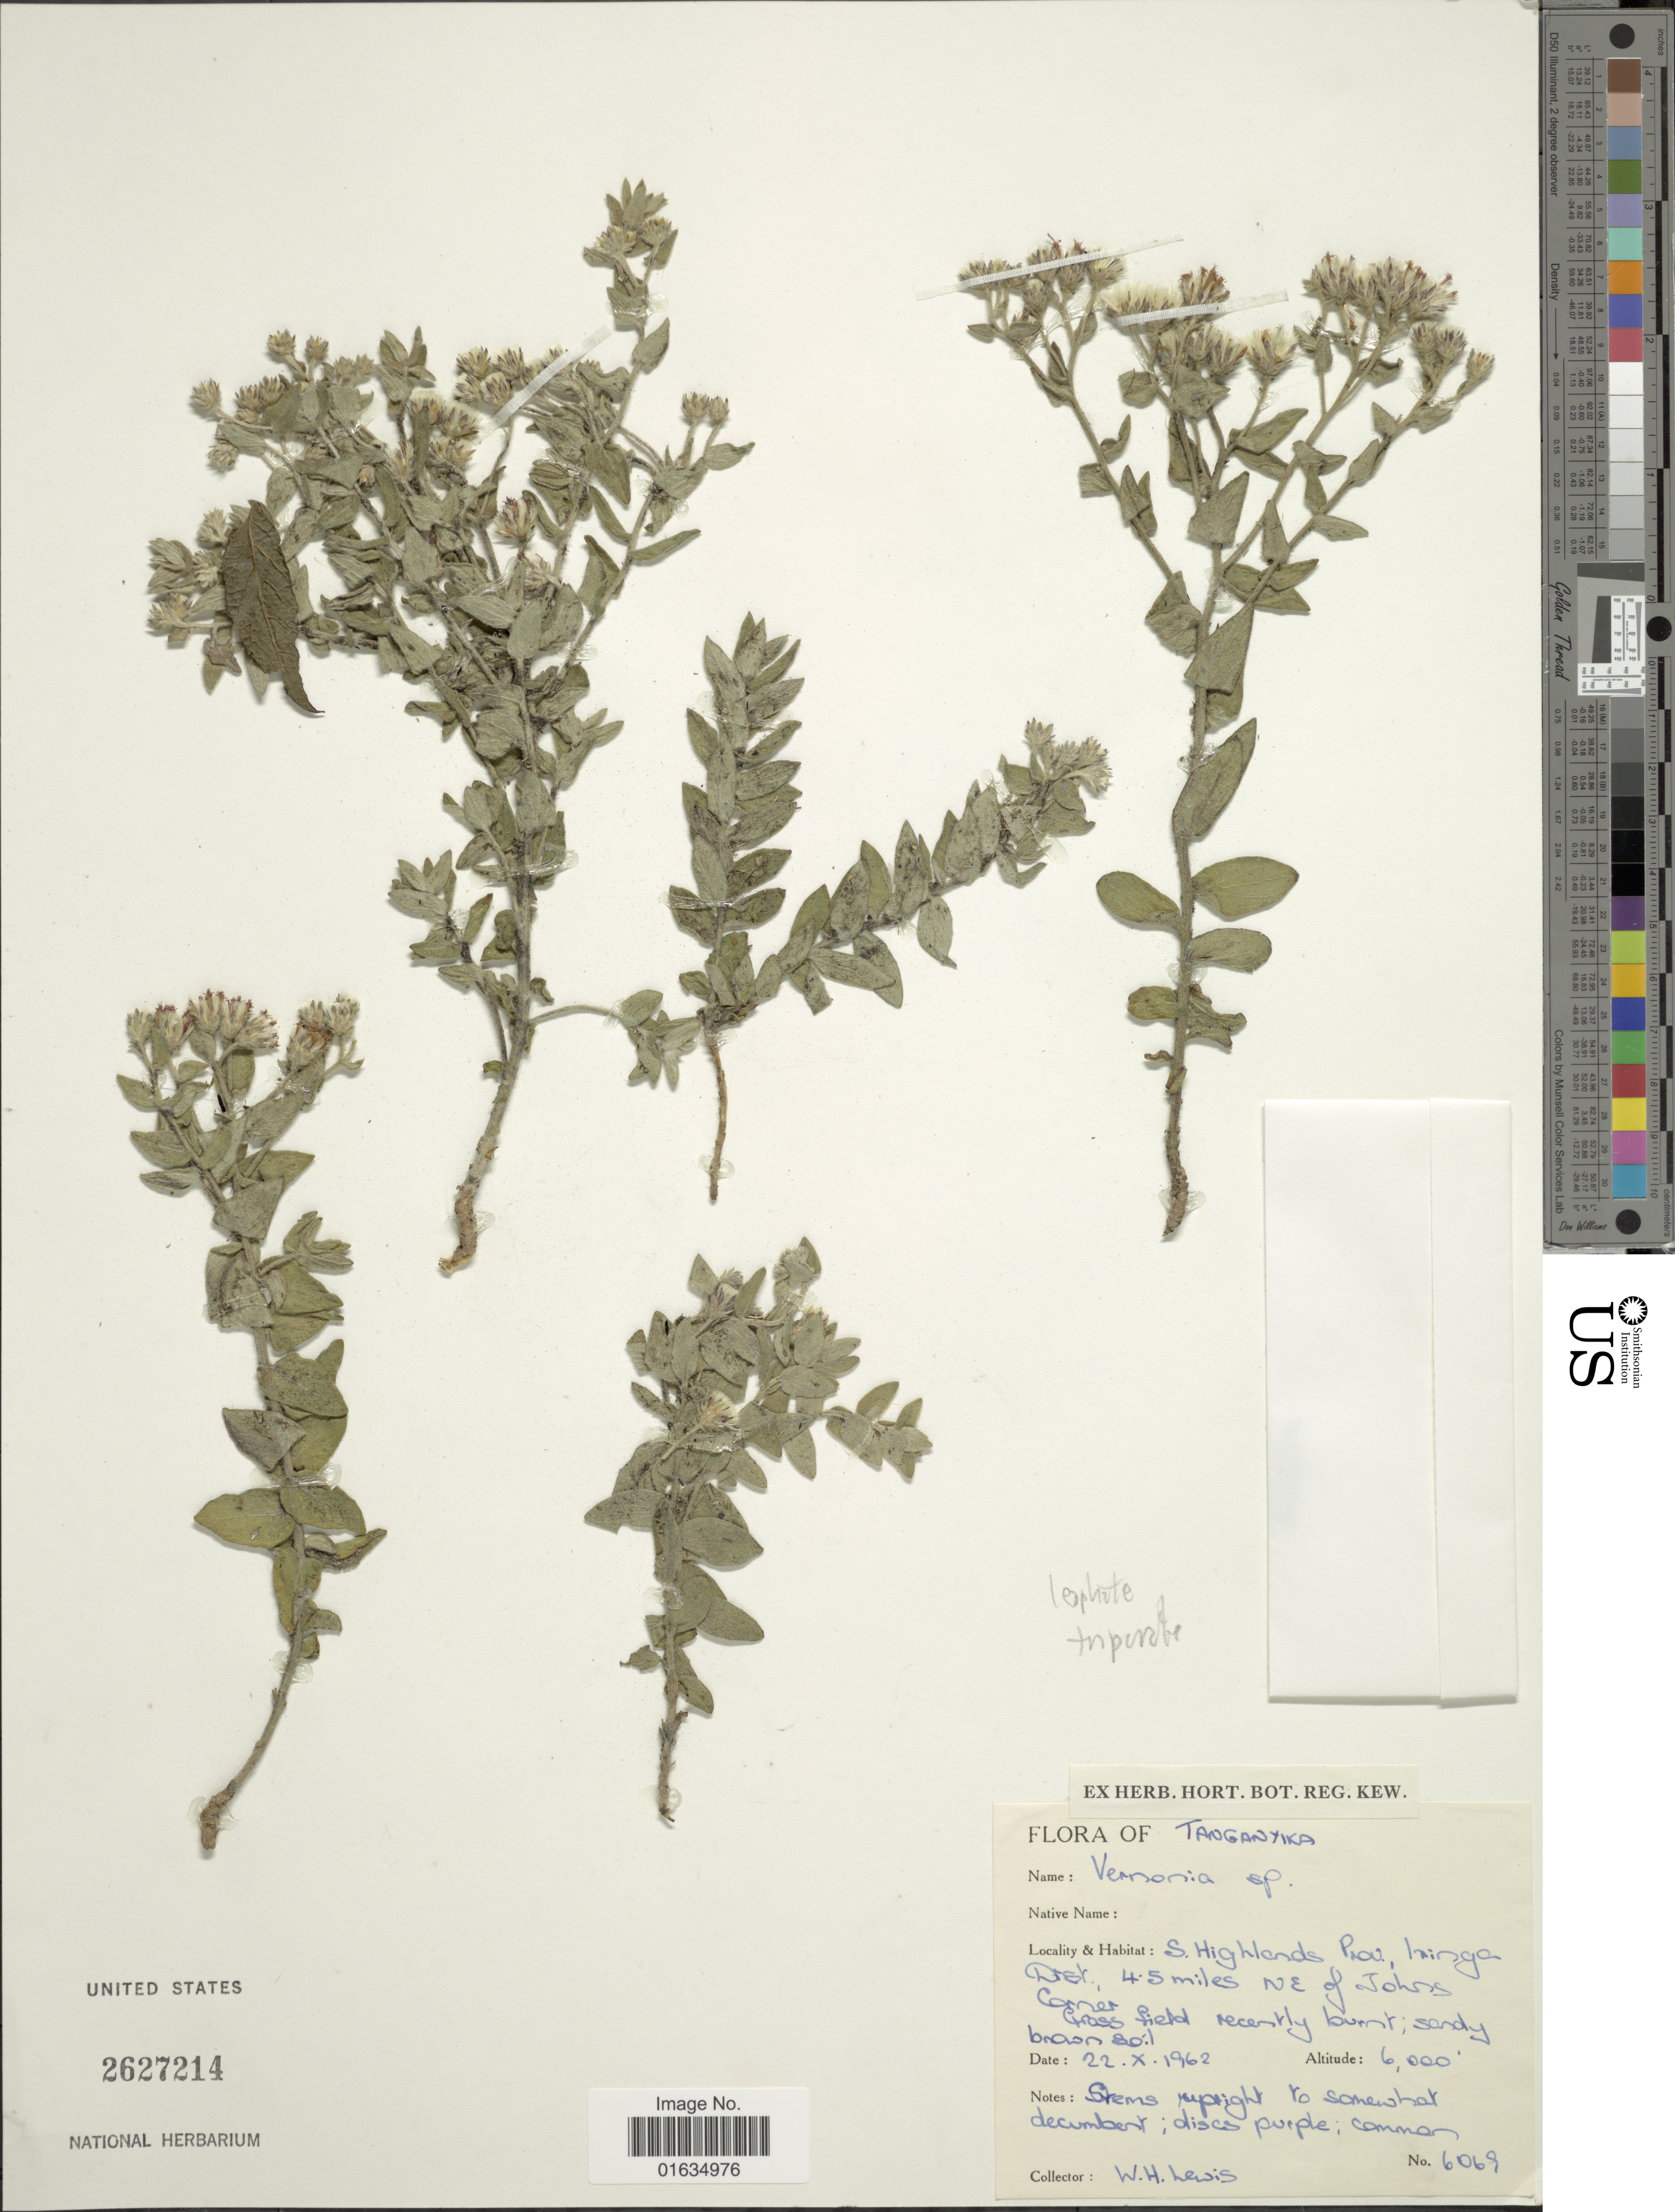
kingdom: Plantae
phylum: Tracheophyta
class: Magnoliopsida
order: Asterales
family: Asteraceae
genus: Ageratinastrum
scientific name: Ageratinastrum sp.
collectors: W. H. Lewis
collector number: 6069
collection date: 1962-10-22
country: Tanzania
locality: S. Highlands Prov., Iringa Dist., 4.5 miles NE of Johns Corner, Tanganyika.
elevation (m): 1829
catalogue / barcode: US 2627214